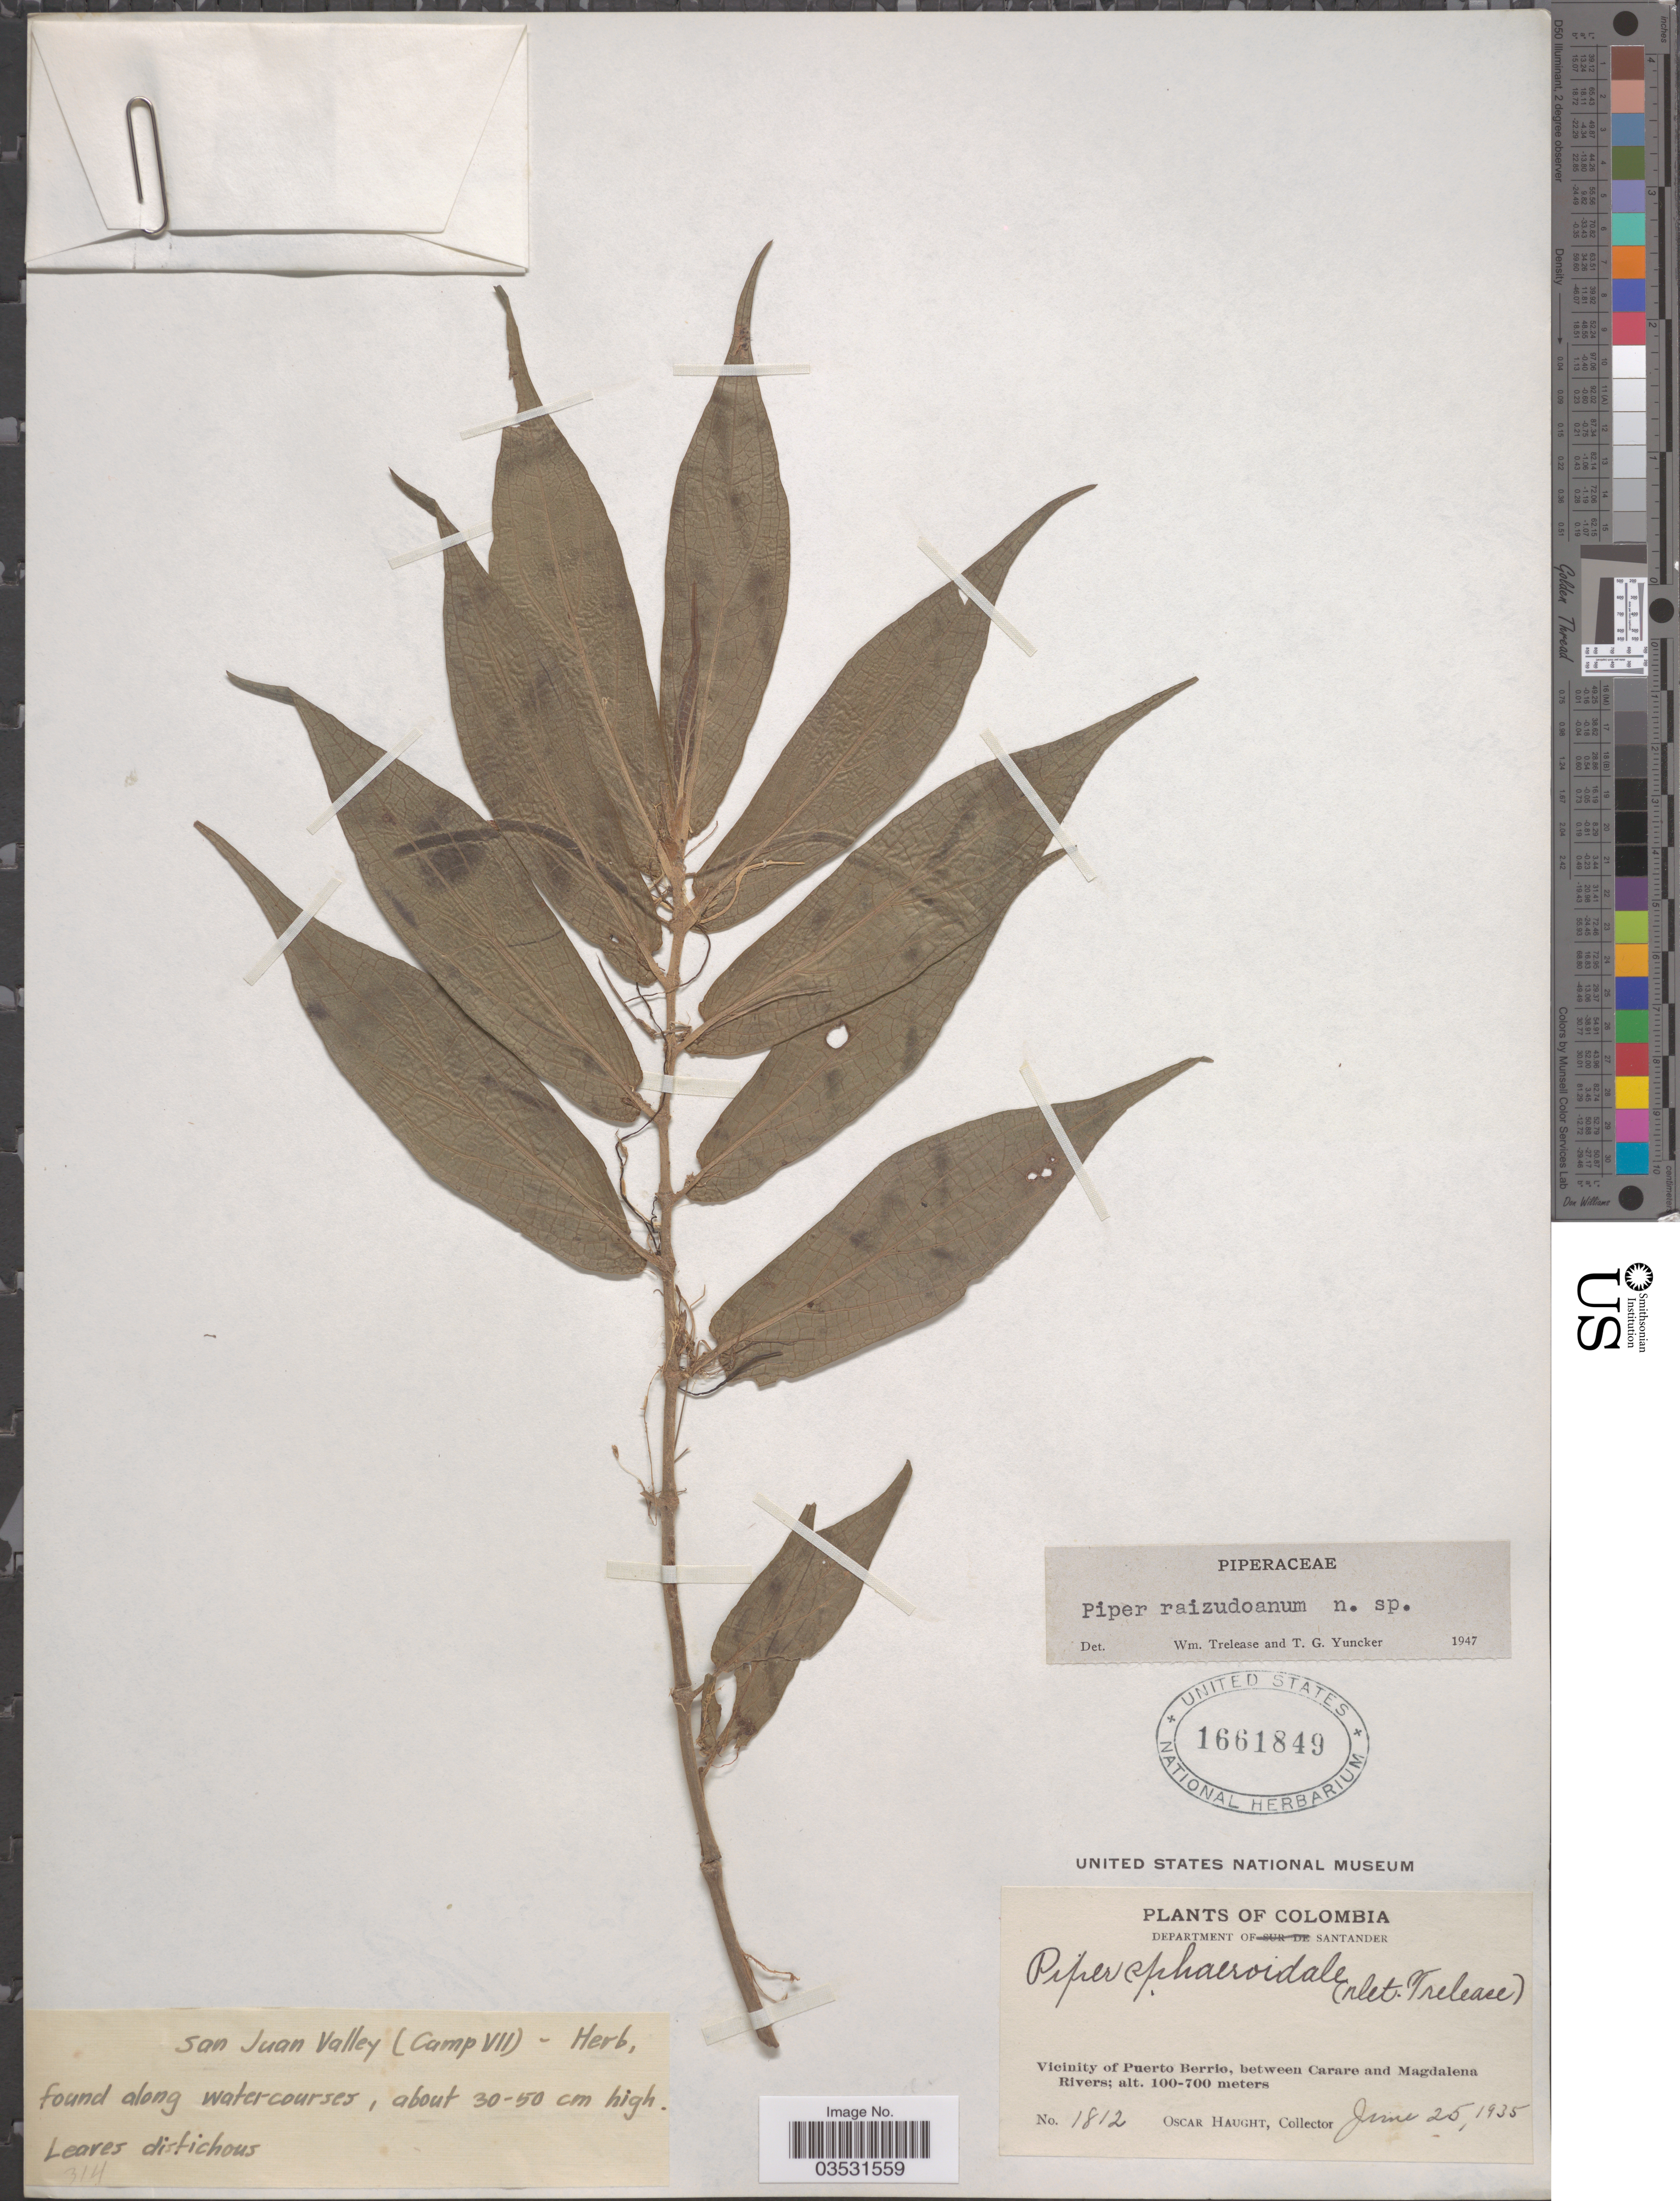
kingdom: Plantae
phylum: Tracheophyta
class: Magnoliopsida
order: Piperales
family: Piperaceae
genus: Piper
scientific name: Piper raizudoanum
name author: Trel. & Yunck.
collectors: O. L. Haught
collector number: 1812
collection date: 1935-06-25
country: Colombia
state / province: Santander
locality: Department of Santander. Vicinity of Puerto Berrio, between Carare and Magdalena Rivers. San Juan Valley (CampVII), found along watercourses.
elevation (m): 100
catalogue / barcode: US 1661849